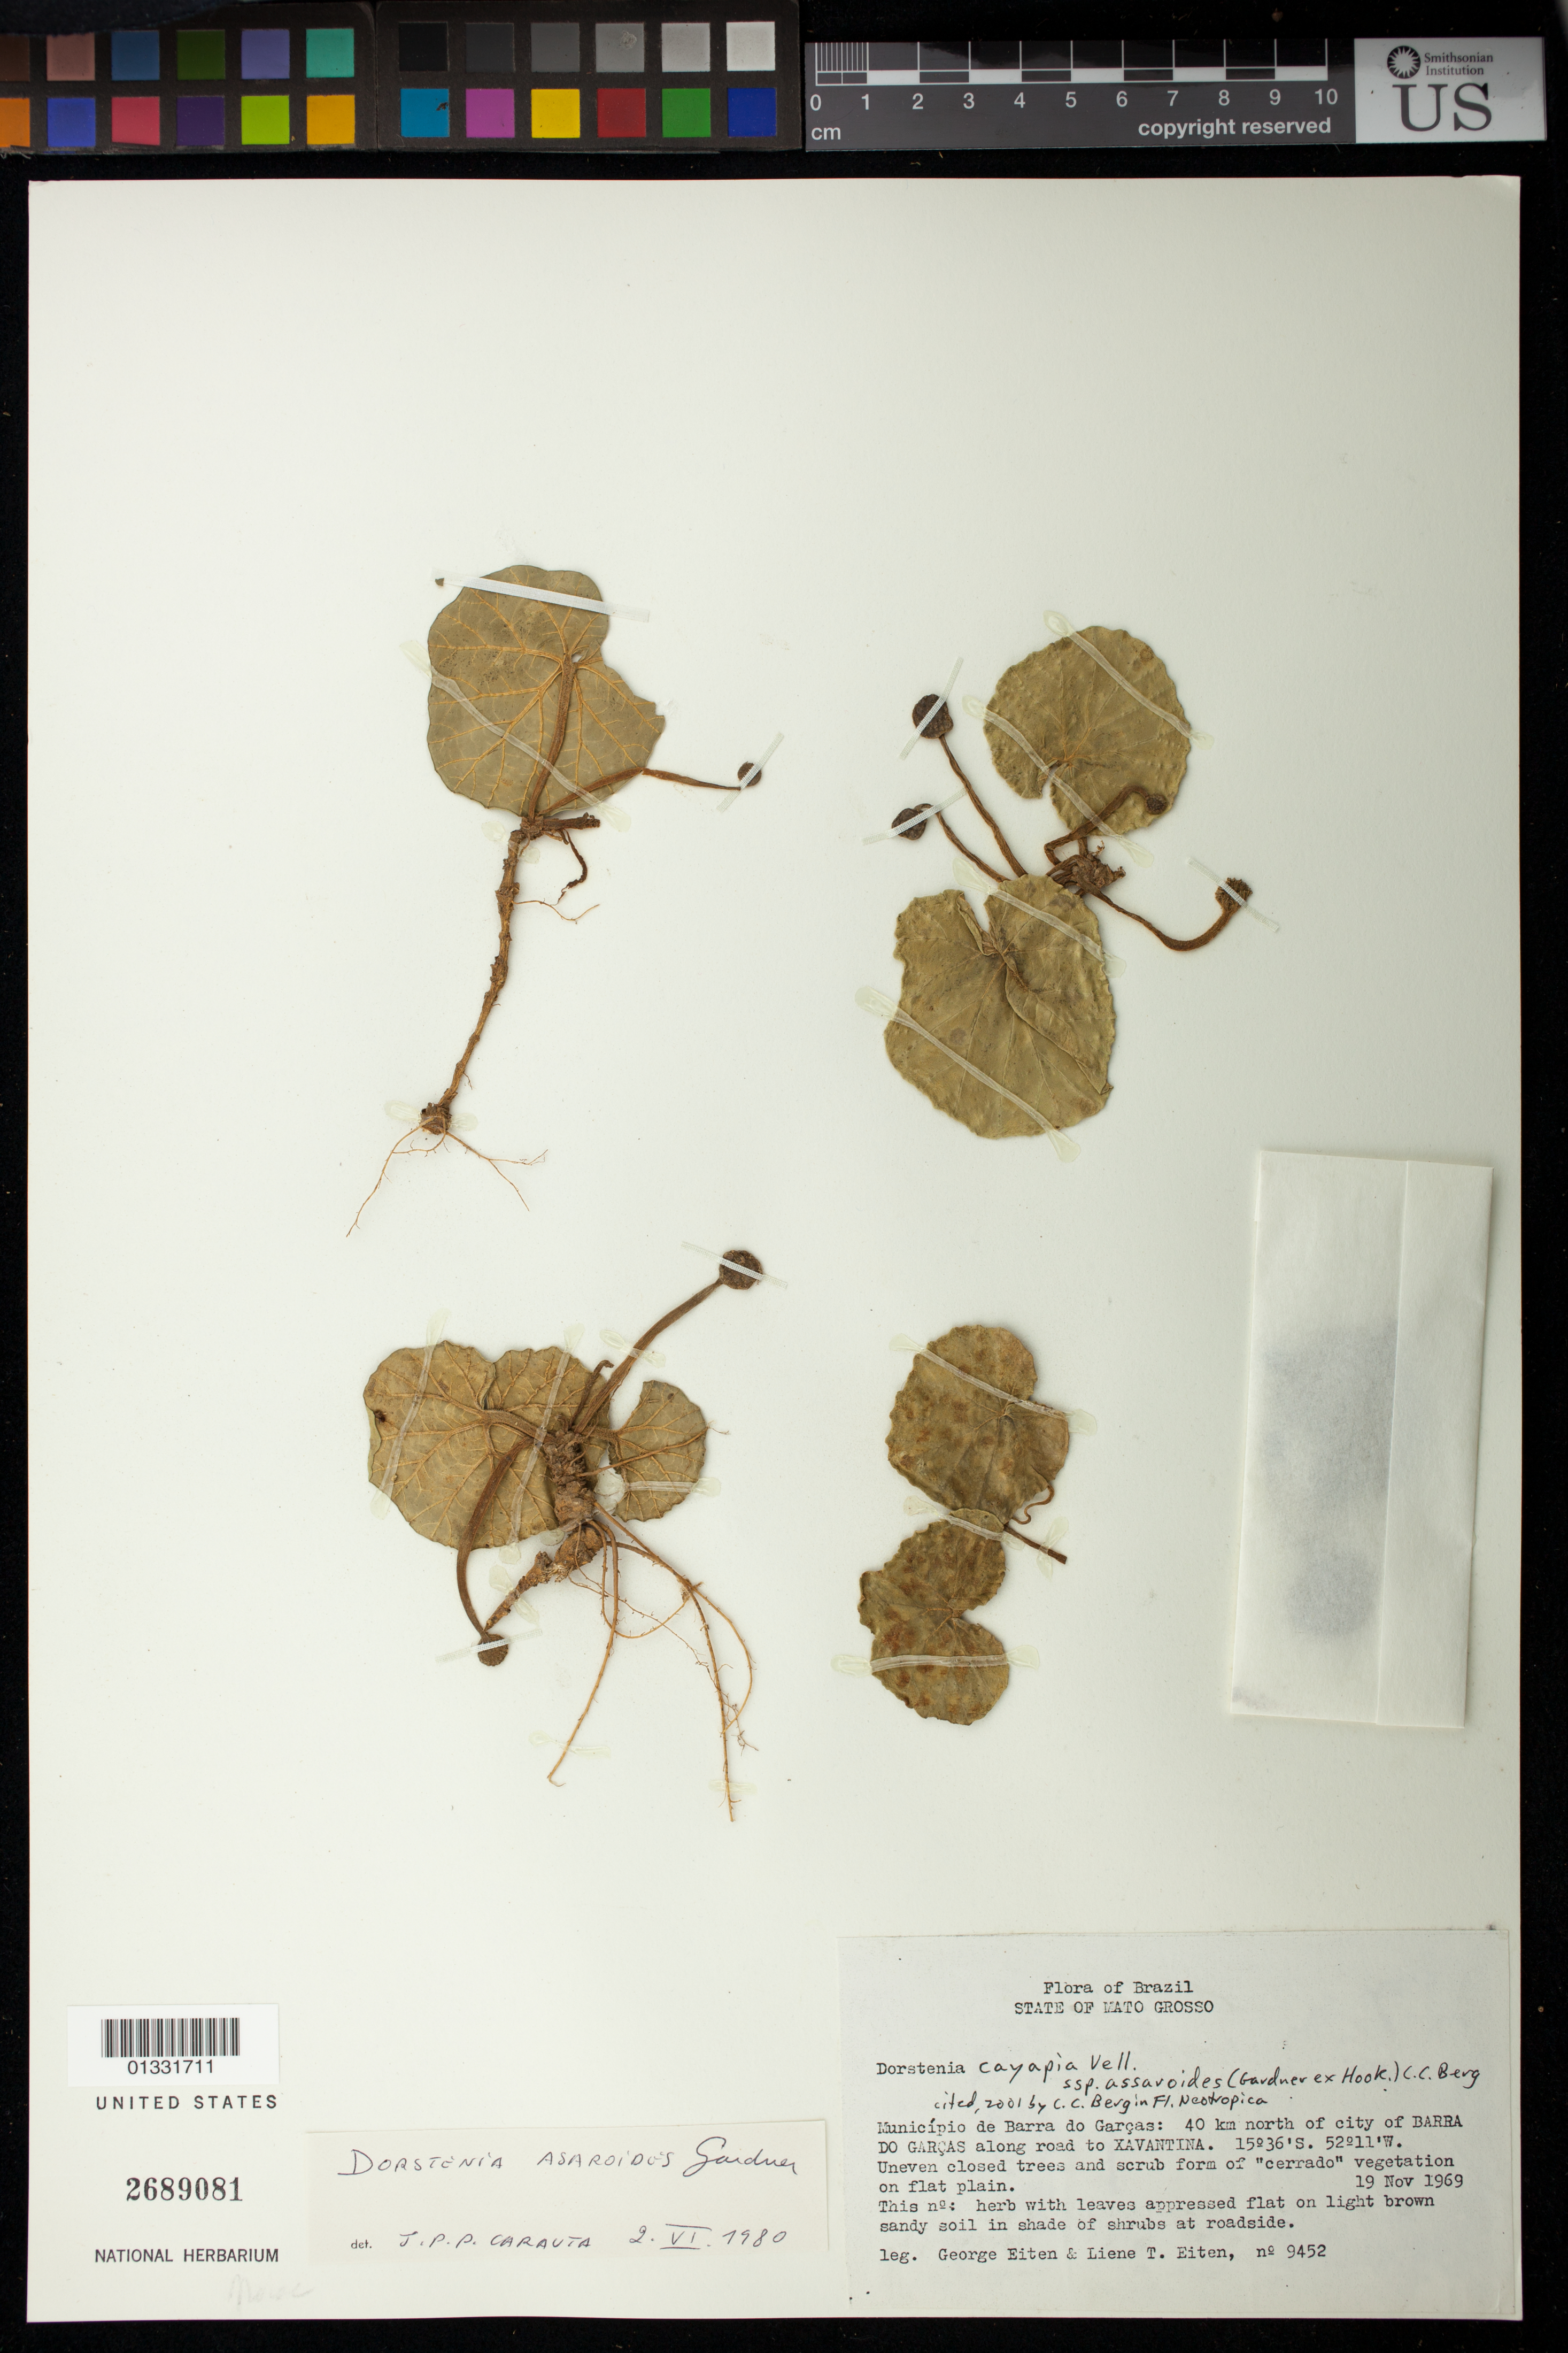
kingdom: Plantae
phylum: Tracheophyta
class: Magnoliopsida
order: Rosales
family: Moraceae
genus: Dorstenia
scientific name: Dorstenia cayapia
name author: Vell.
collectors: G. Eiten & L. T. Eiten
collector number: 9452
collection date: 1969-11-19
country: Brazil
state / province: Mato Grosso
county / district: Barra do Garças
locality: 40km north of city of Barra do Garças along road to Xavantina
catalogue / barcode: US 2689081